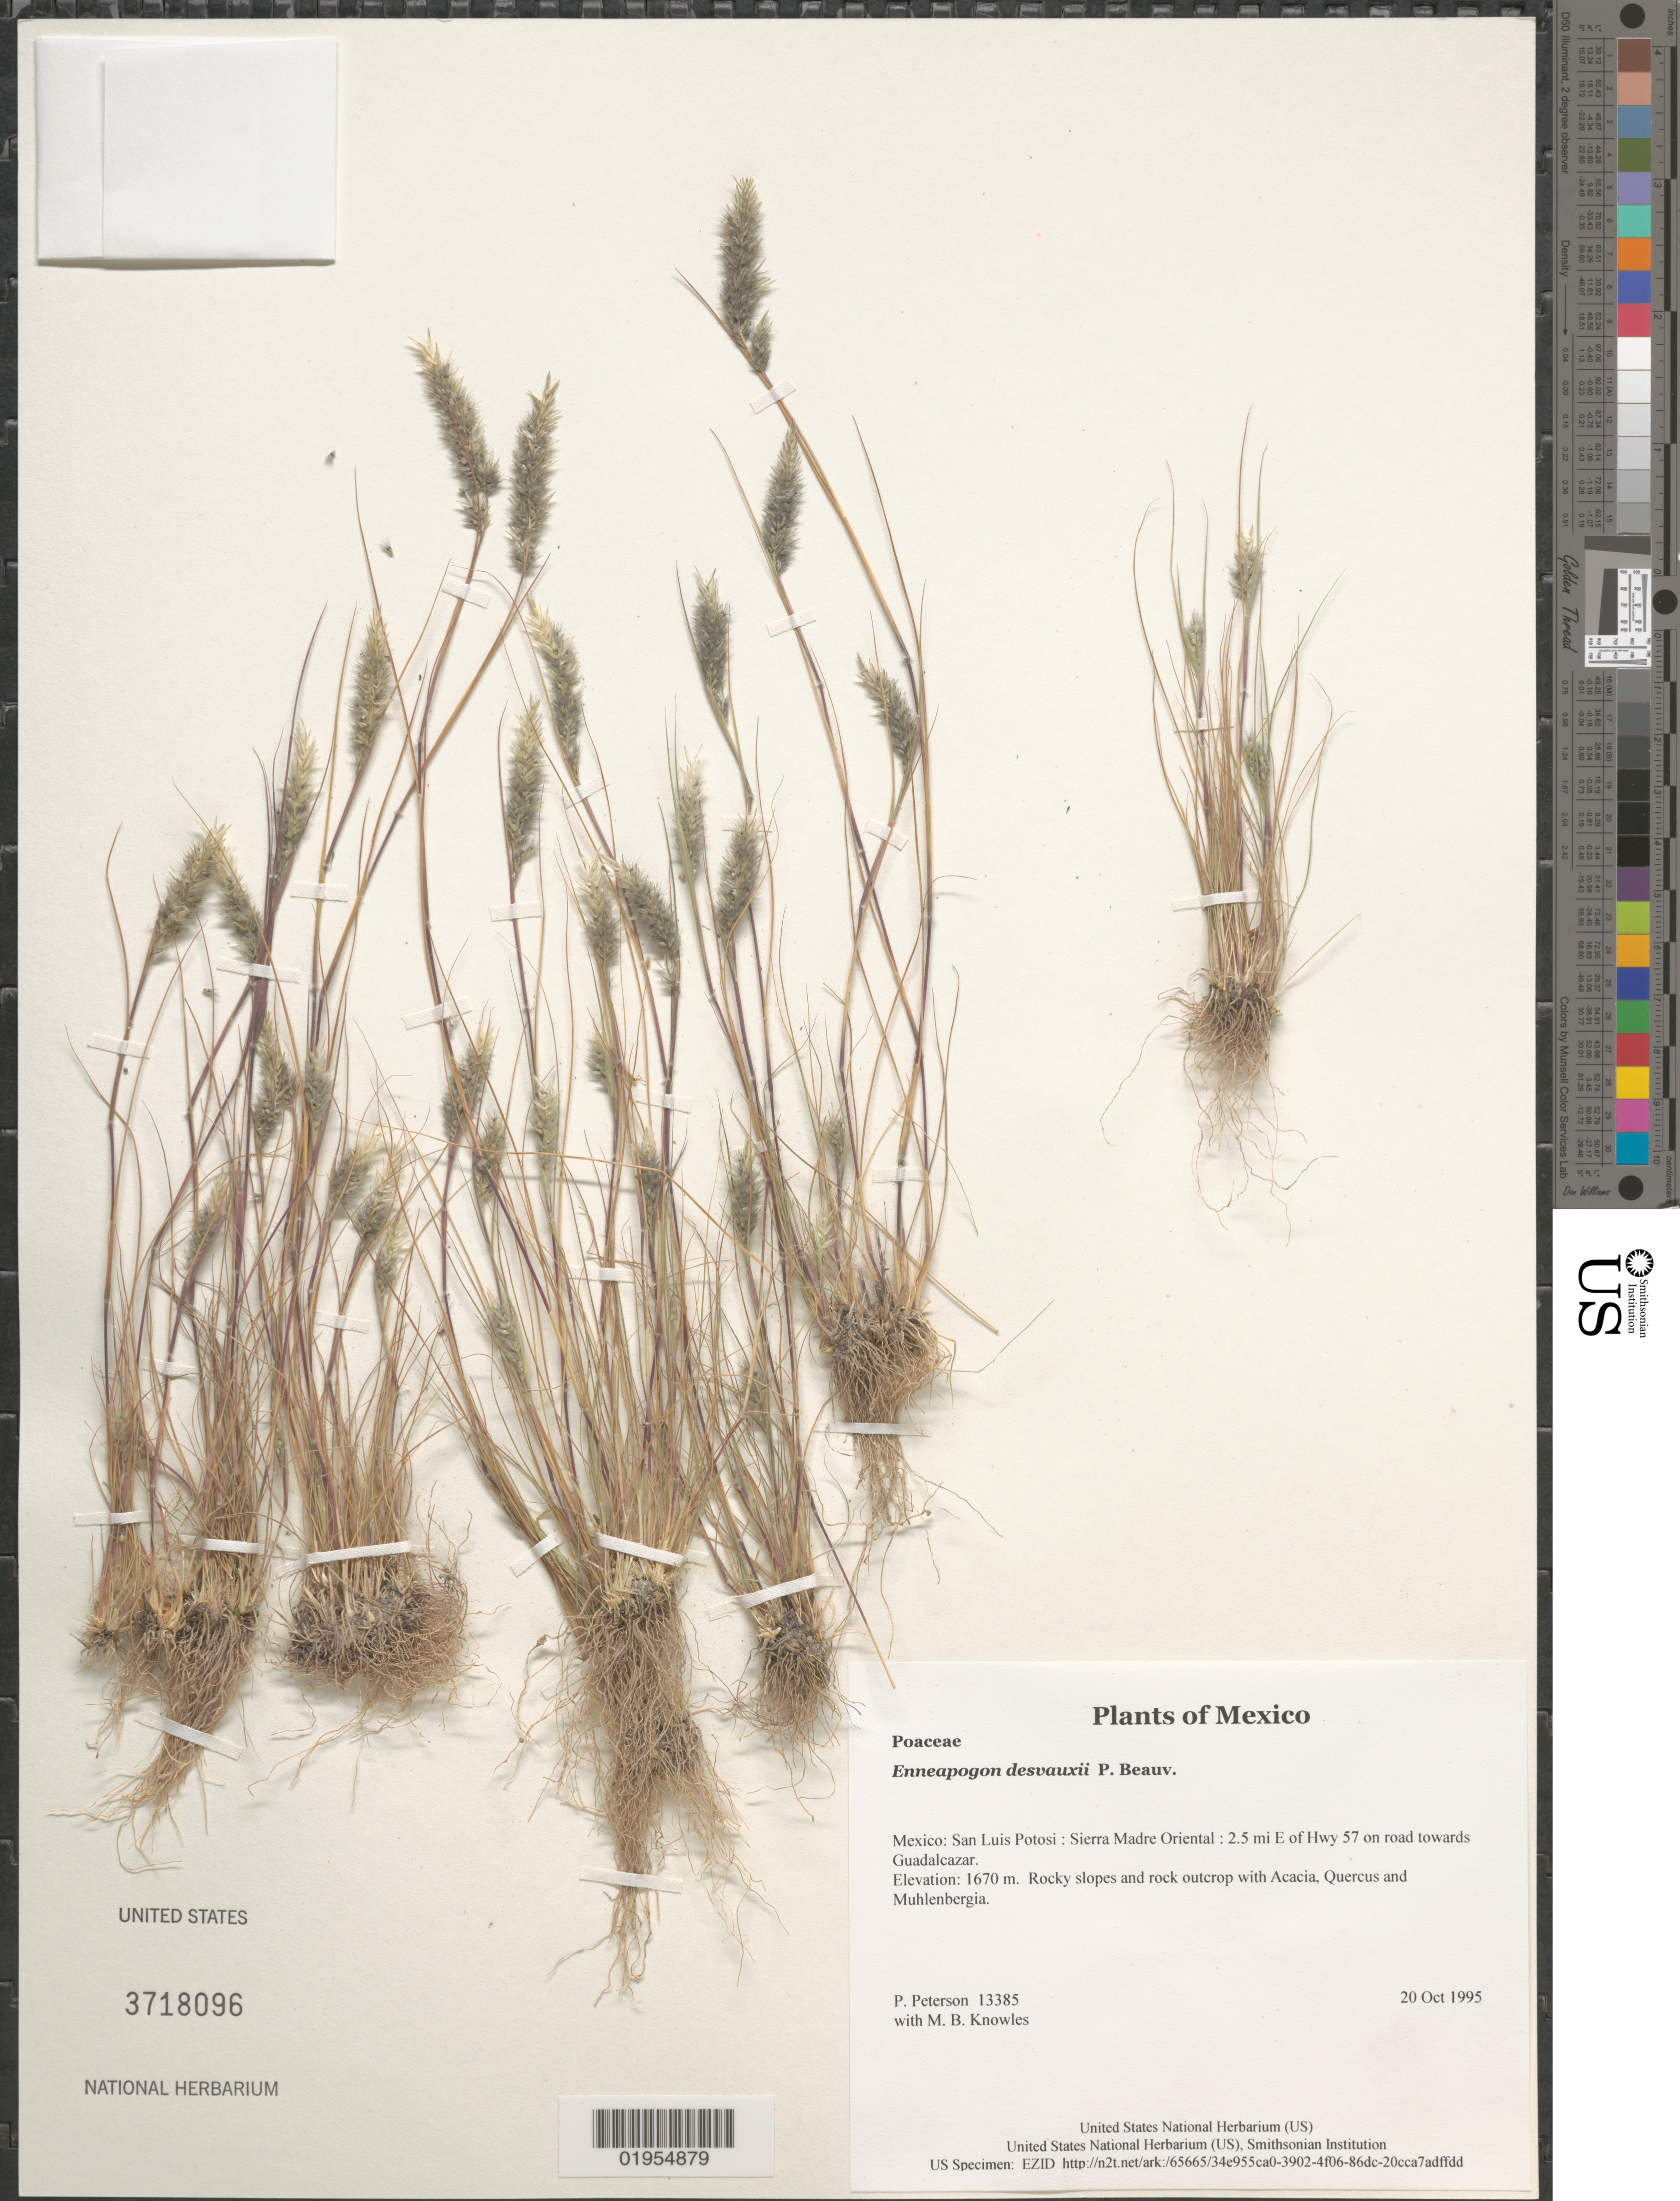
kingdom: Plantae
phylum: Tracheophyta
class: Liliopsida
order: Poales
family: Poaceae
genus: Enneapogon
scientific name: Enneapogon desvauxii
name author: P. Beauv.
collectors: P. M. Peterson & M. B. Knowles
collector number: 13385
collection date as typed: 20 Oct 1995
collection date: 1995-10-20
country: Mexico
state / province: San Luis Potosi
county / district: Sierra Madre Oriental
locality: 2.5 mi E of Hwy 57 on road towards Guadalcazar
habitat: Rocky slopes and rock outcrop with Acacia, Quercus and Muhlenbergia.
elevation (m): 1670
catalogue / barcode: US 3718096